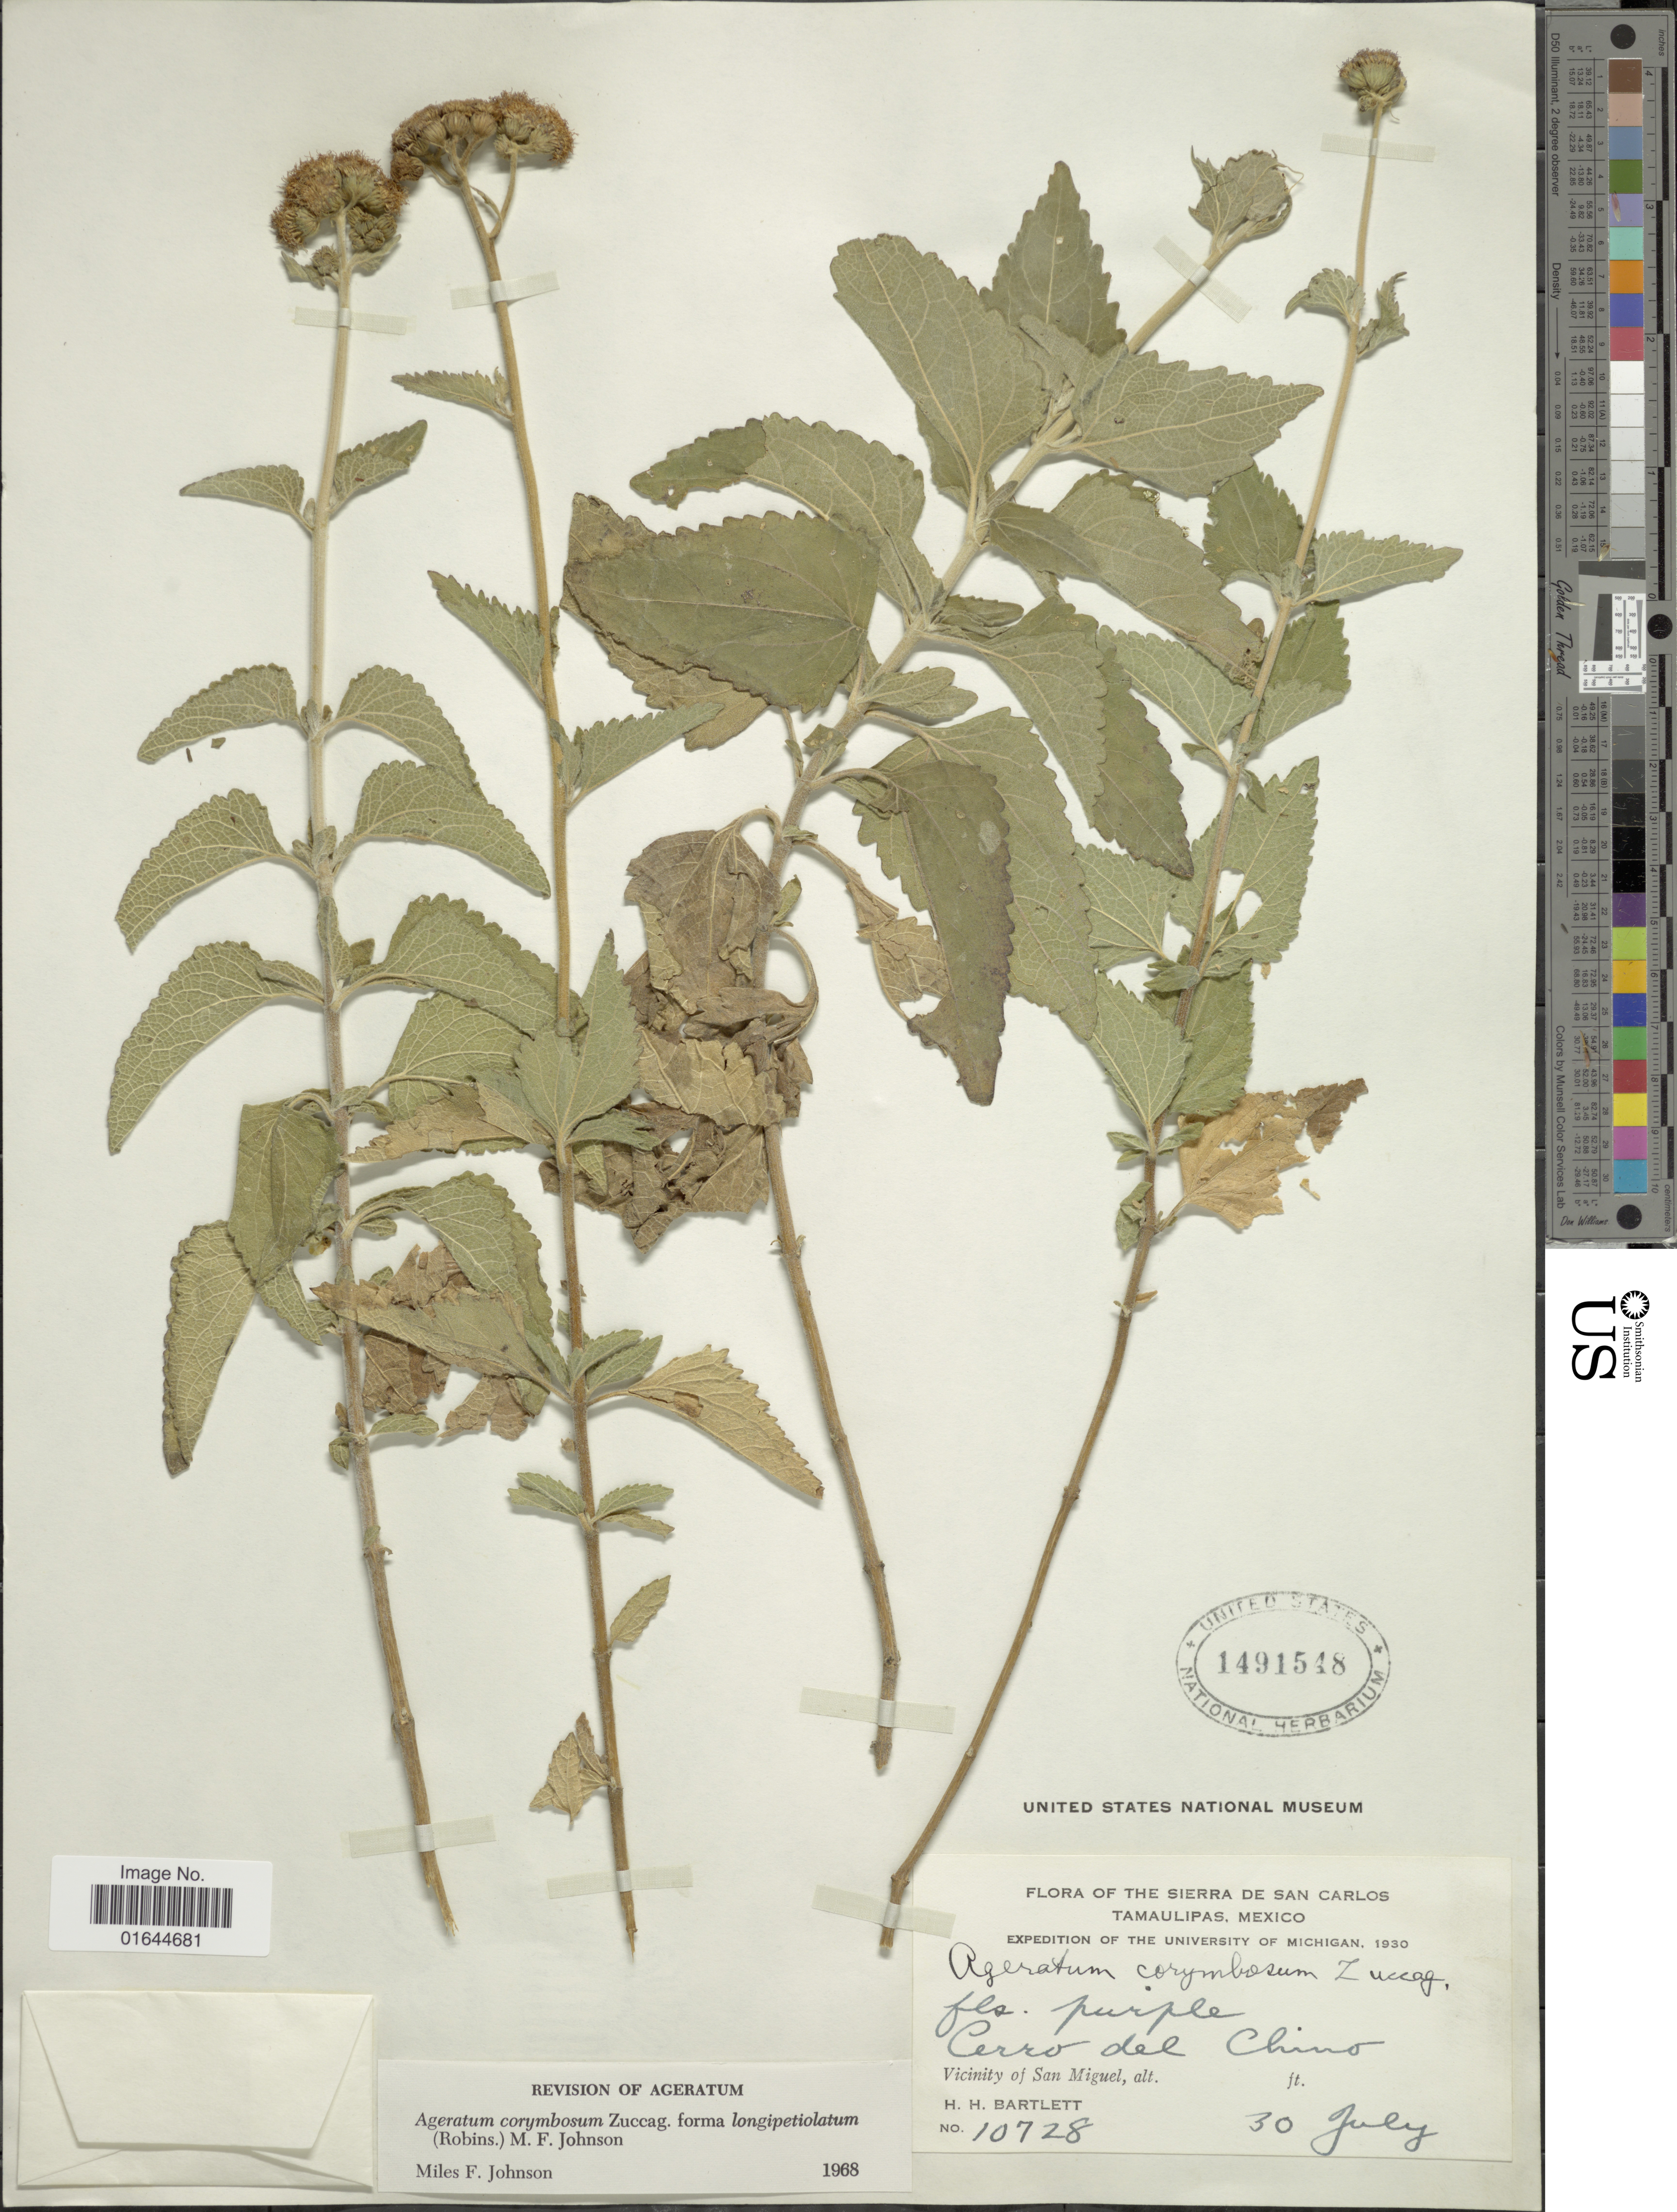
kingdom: Plantae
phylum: Tracheophyta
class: Magnoliopsida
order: Asterales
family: Asteraceae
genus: Ageratum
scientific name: Ageratum corymbosum f. longipetiolatum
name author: (B.L. Rob.) M.F. Johnson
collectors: H. H. Bartlett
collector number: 10728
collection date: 1930-07-30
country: Mexico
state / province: Tamaulipas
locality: The Sierra de San Carlos Tamaulipas, Mexico, Cerro del Chino, Vicinity of San Miguel.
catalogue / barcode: US 1491548